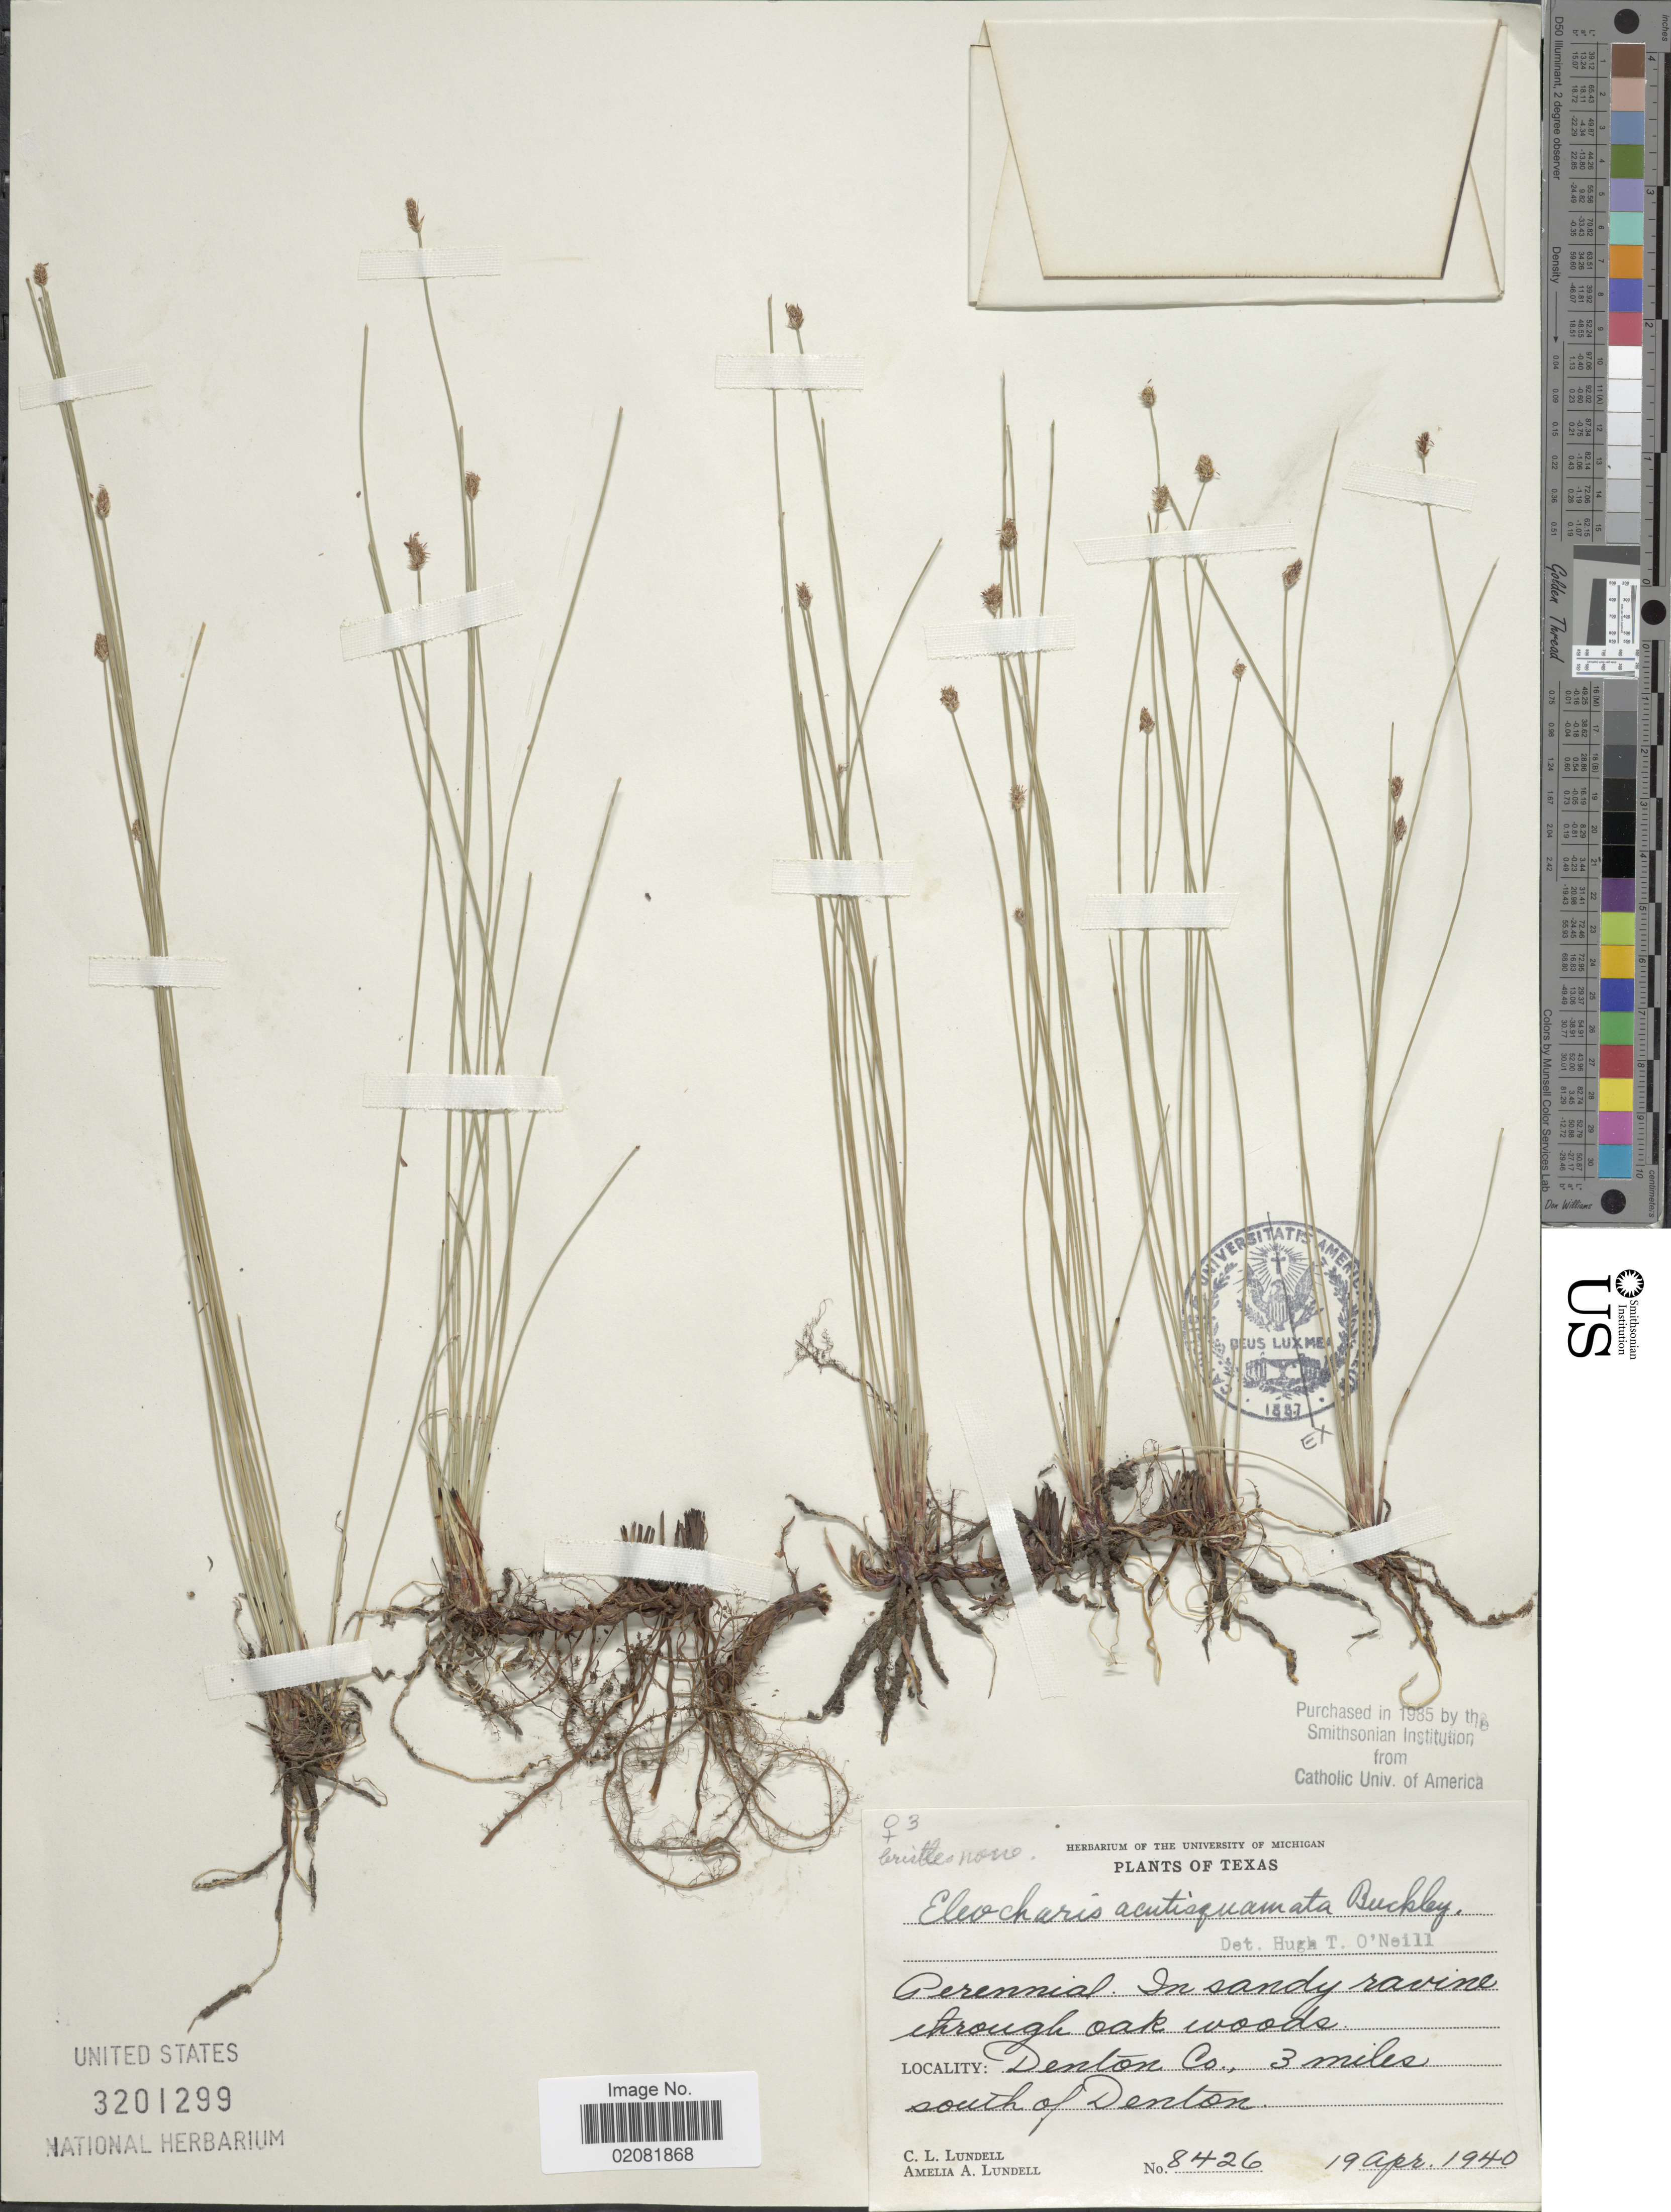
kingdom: Plantae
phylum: Tracheophyta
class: Liliopsida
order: Poales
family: Cyperaceae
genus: Eleocharis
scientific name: Eleocharis acutisquamata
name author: Buckley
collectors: C. L. Lundell & A. A. Lundell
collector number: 8426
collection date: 1940-04-19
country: United States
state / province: Texas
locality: Denton Co. 3 miles south of Denton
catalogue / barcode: US 3101299